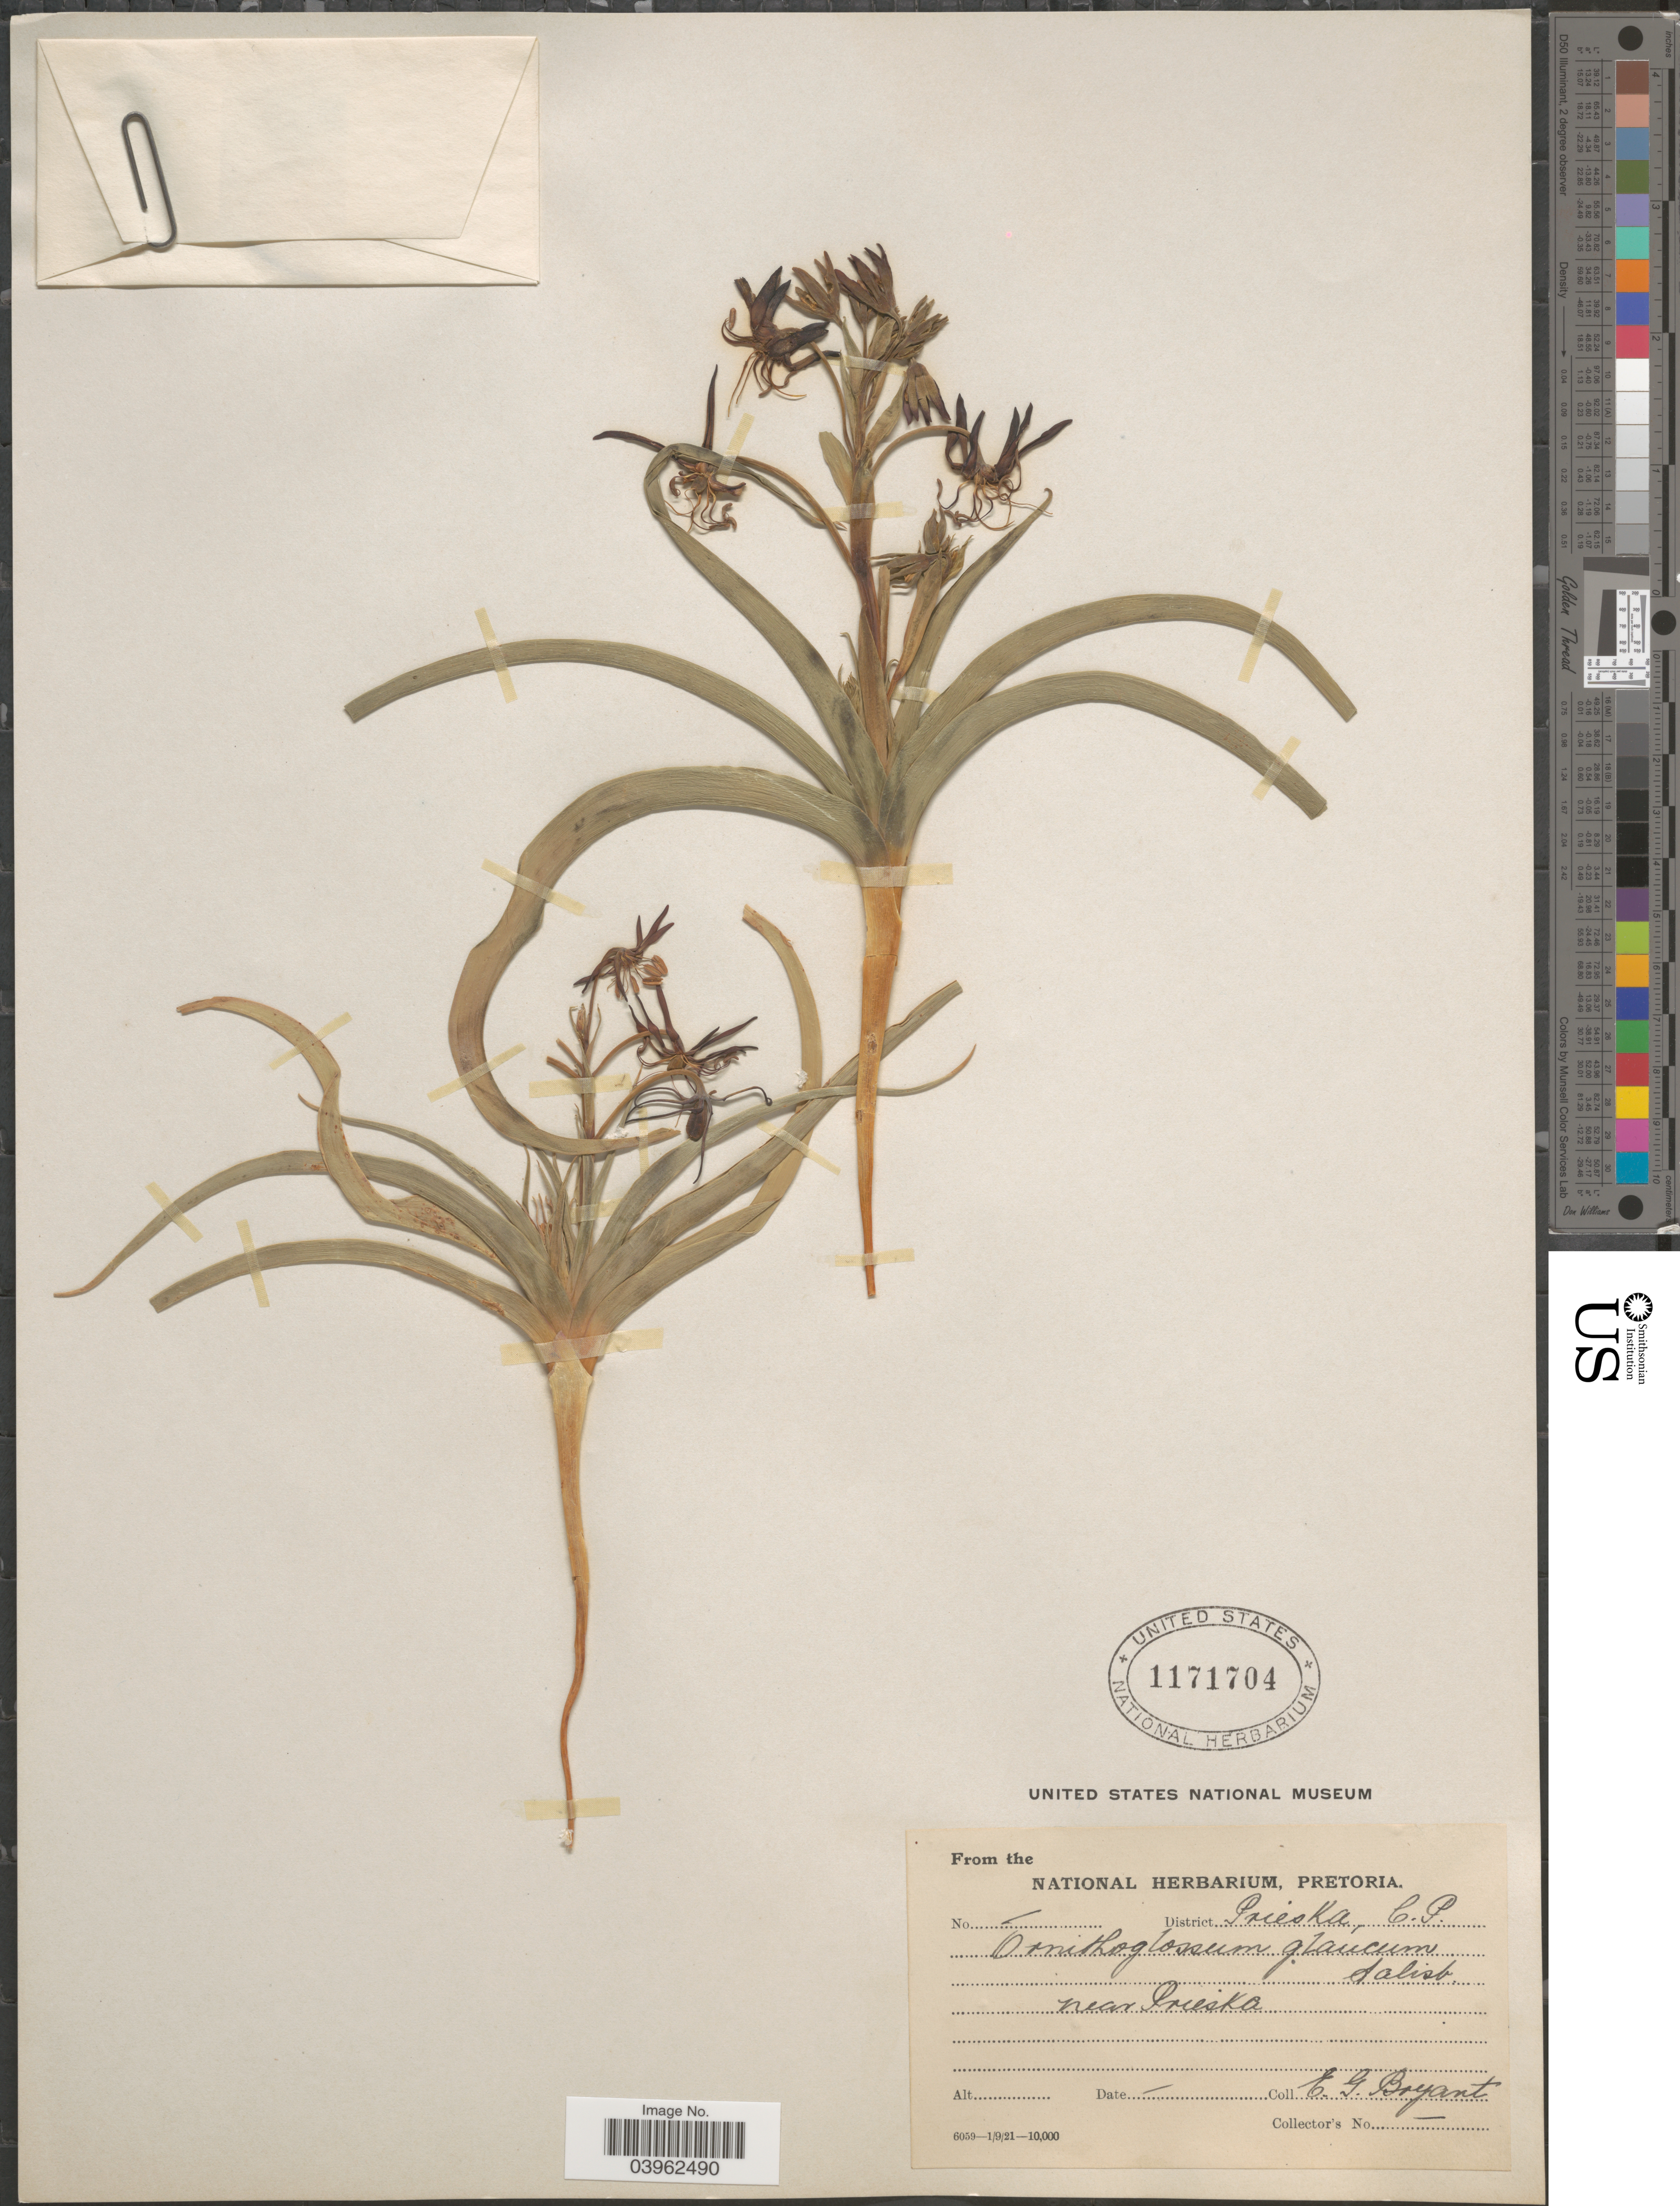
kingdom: Plantae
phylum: Tracheophyta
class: Liliopsida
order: Asparagales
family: Asparagaceae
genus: Ornithogalum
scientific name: Ornithogalum glaucum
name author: Dethard. ex Schult. & Schult. f.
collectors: E. Bryant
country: South Africa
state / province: Northern Cape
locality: District Prieska. Near Prieska.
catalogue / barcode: US 1171704